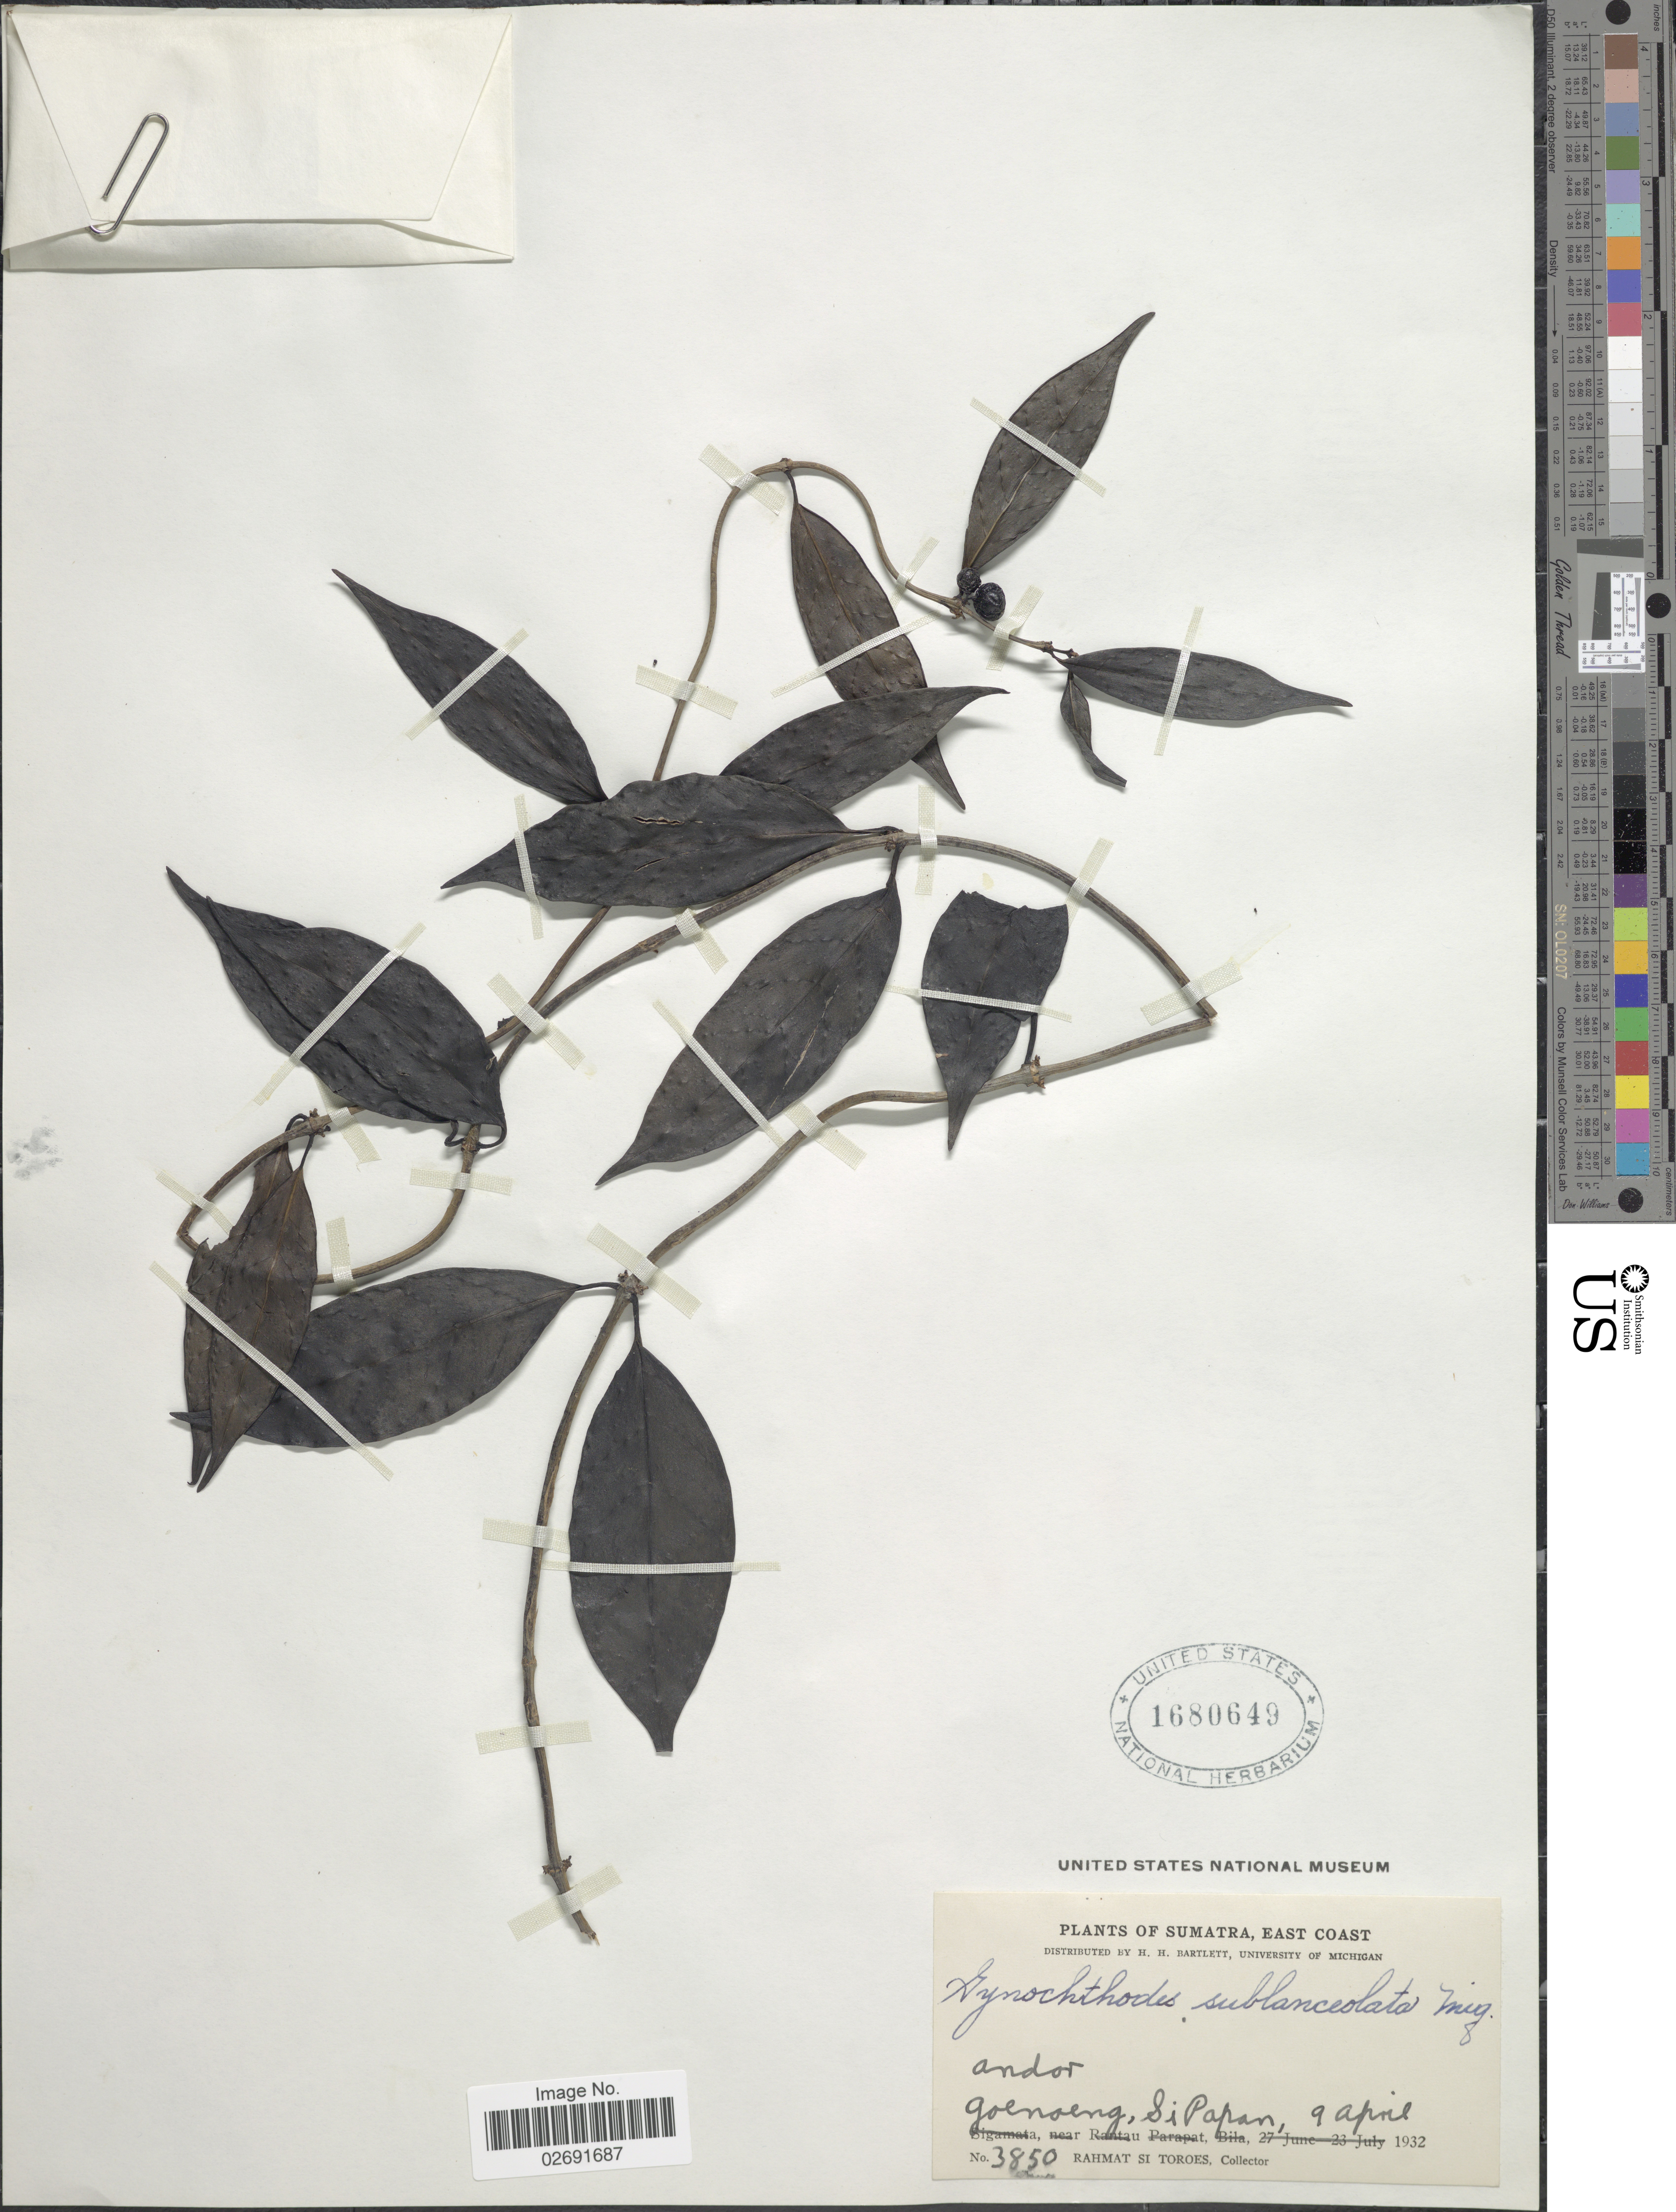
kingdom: Plantae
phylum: Tracheophyta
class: Magnoliopsida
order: Gentianales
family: Rubiaceae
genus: Gynochthodes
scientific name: Gynochthodes sublanceolata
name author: Miq.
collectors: Rahmat Si Boeea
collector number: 3850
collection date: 1932-04-09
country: Indonesia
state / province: Sumatra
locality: East Coast. Andor. Goenoeng, Si Papan.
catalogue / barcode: US 1680649